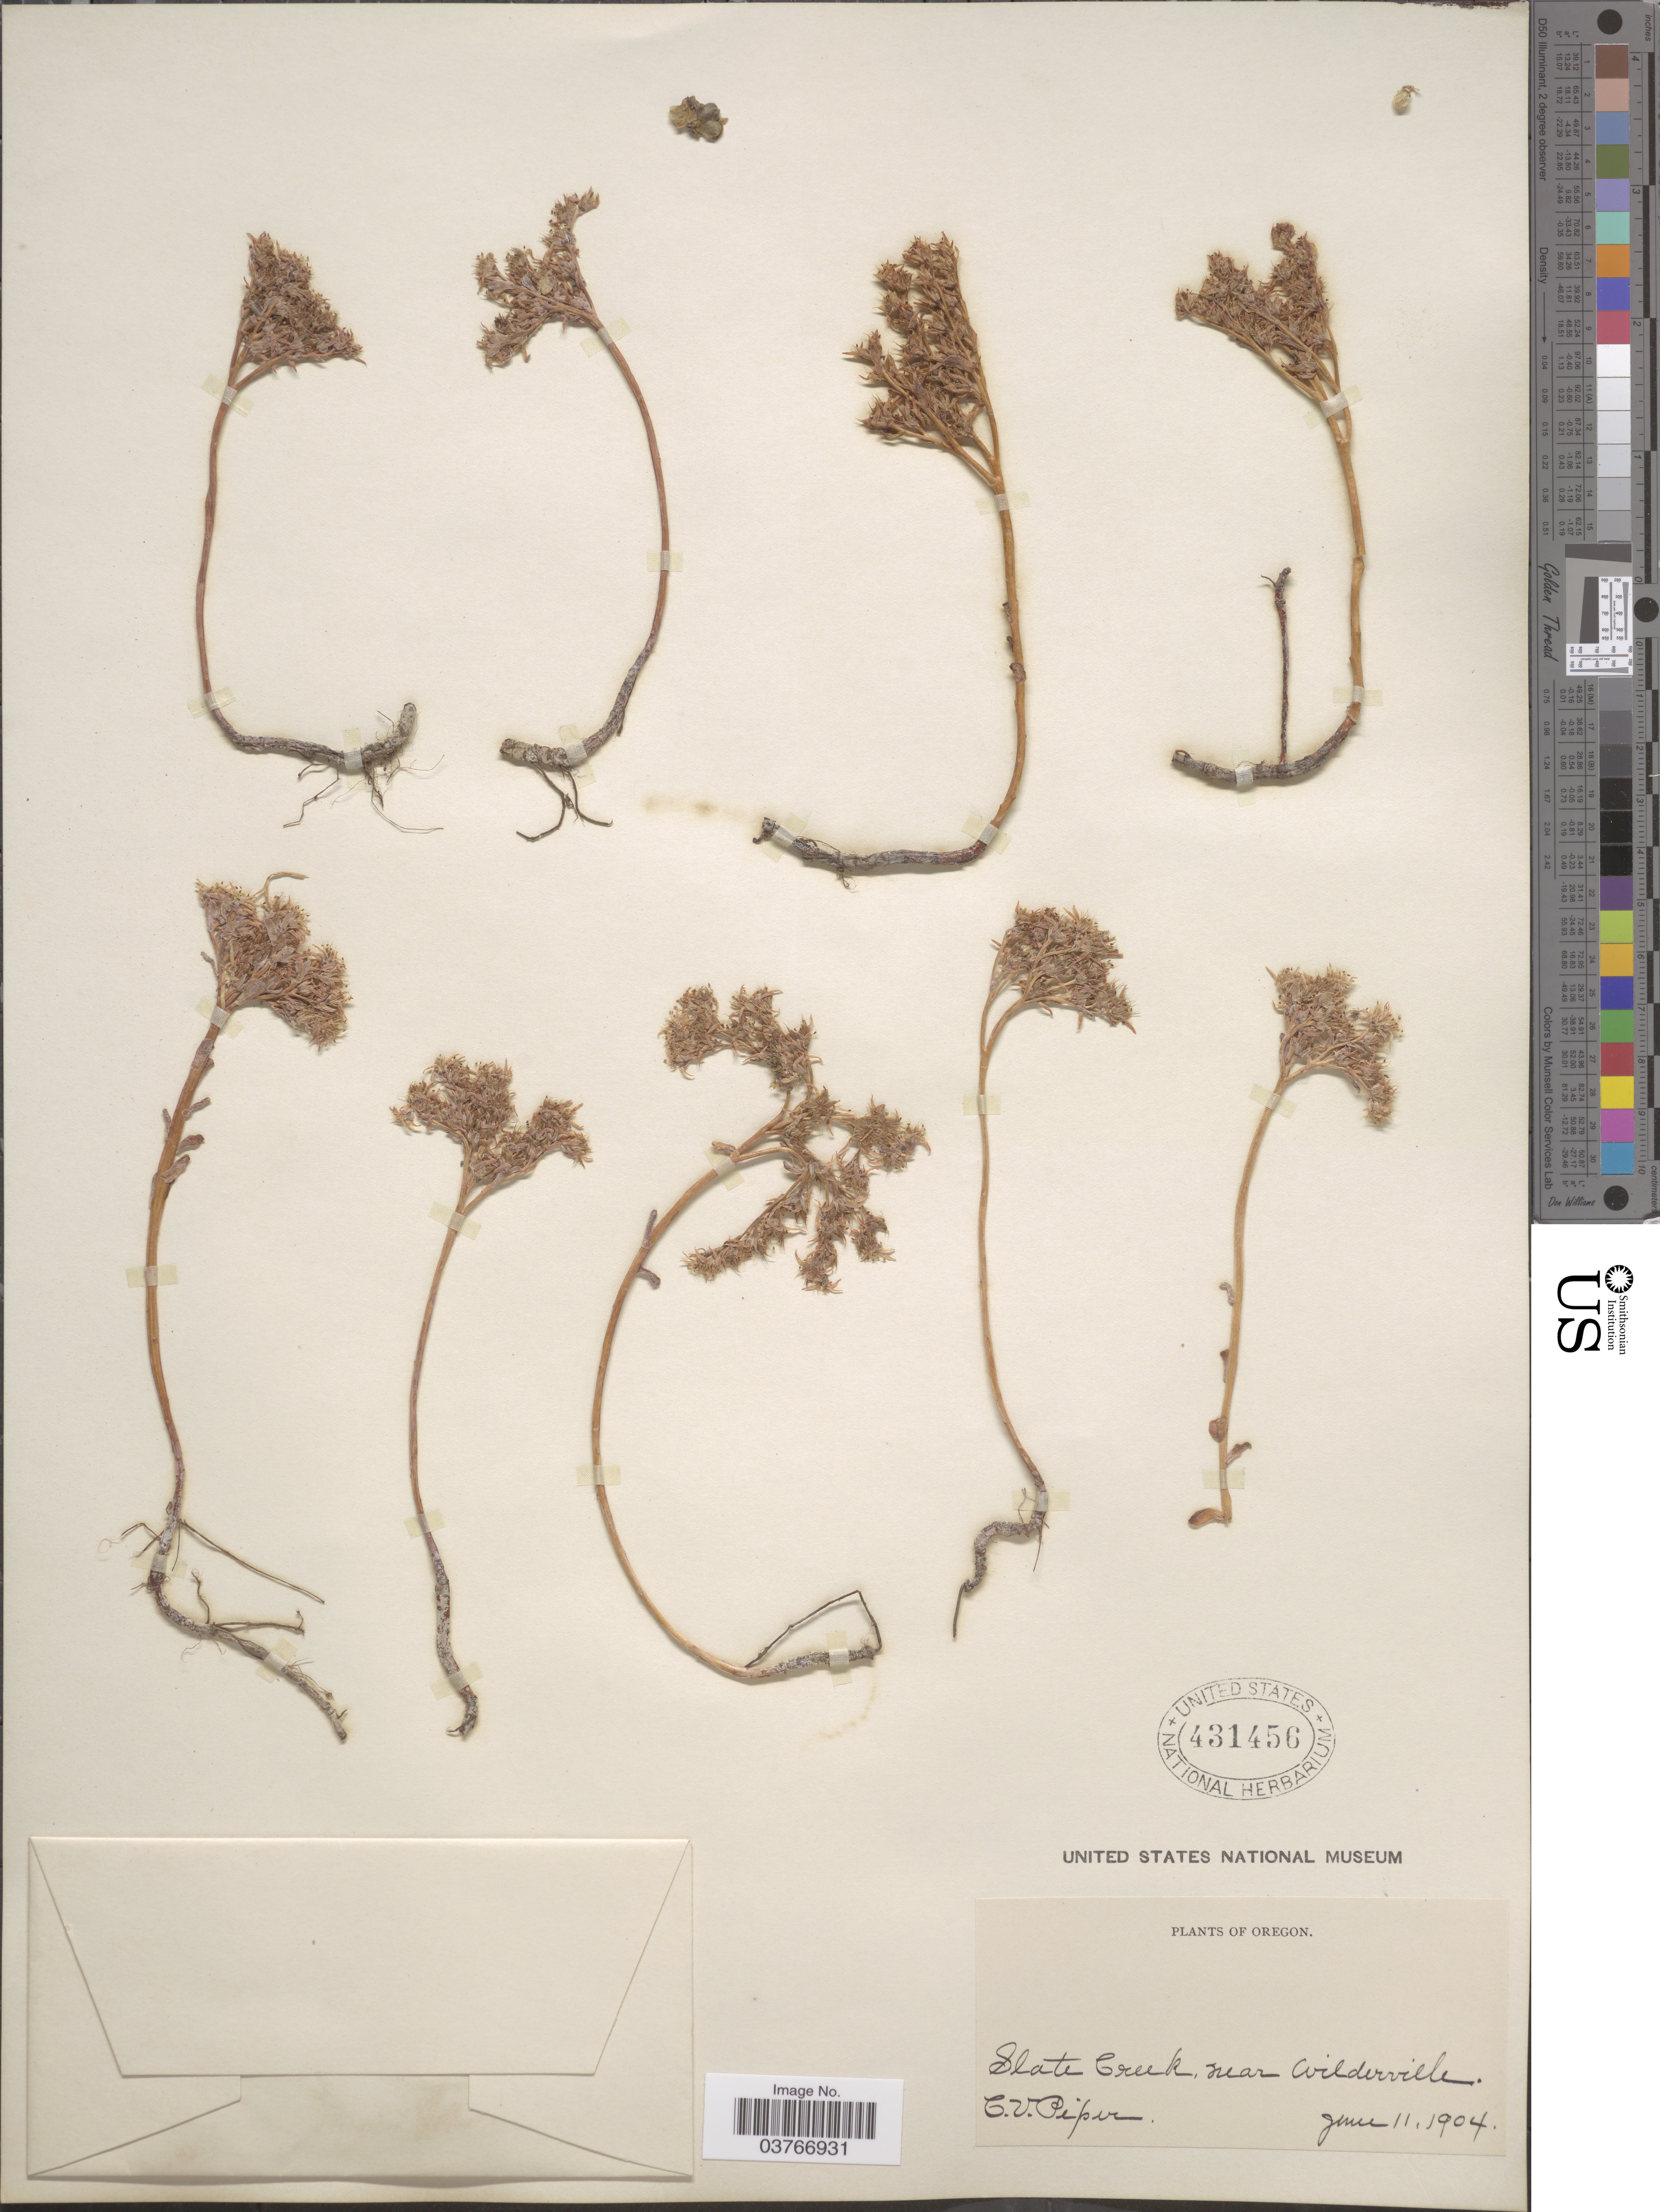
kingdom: Plantae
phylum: Tracheophyta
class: Magnoliopsida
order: Saxifragales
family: Crassulaceae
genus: Sedum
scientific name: Sedum sp.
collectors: C. V. Piper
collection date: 1904-06-11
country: United States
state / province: Oregon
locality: Slate Creek near Wilderville.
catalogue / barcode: US 431456